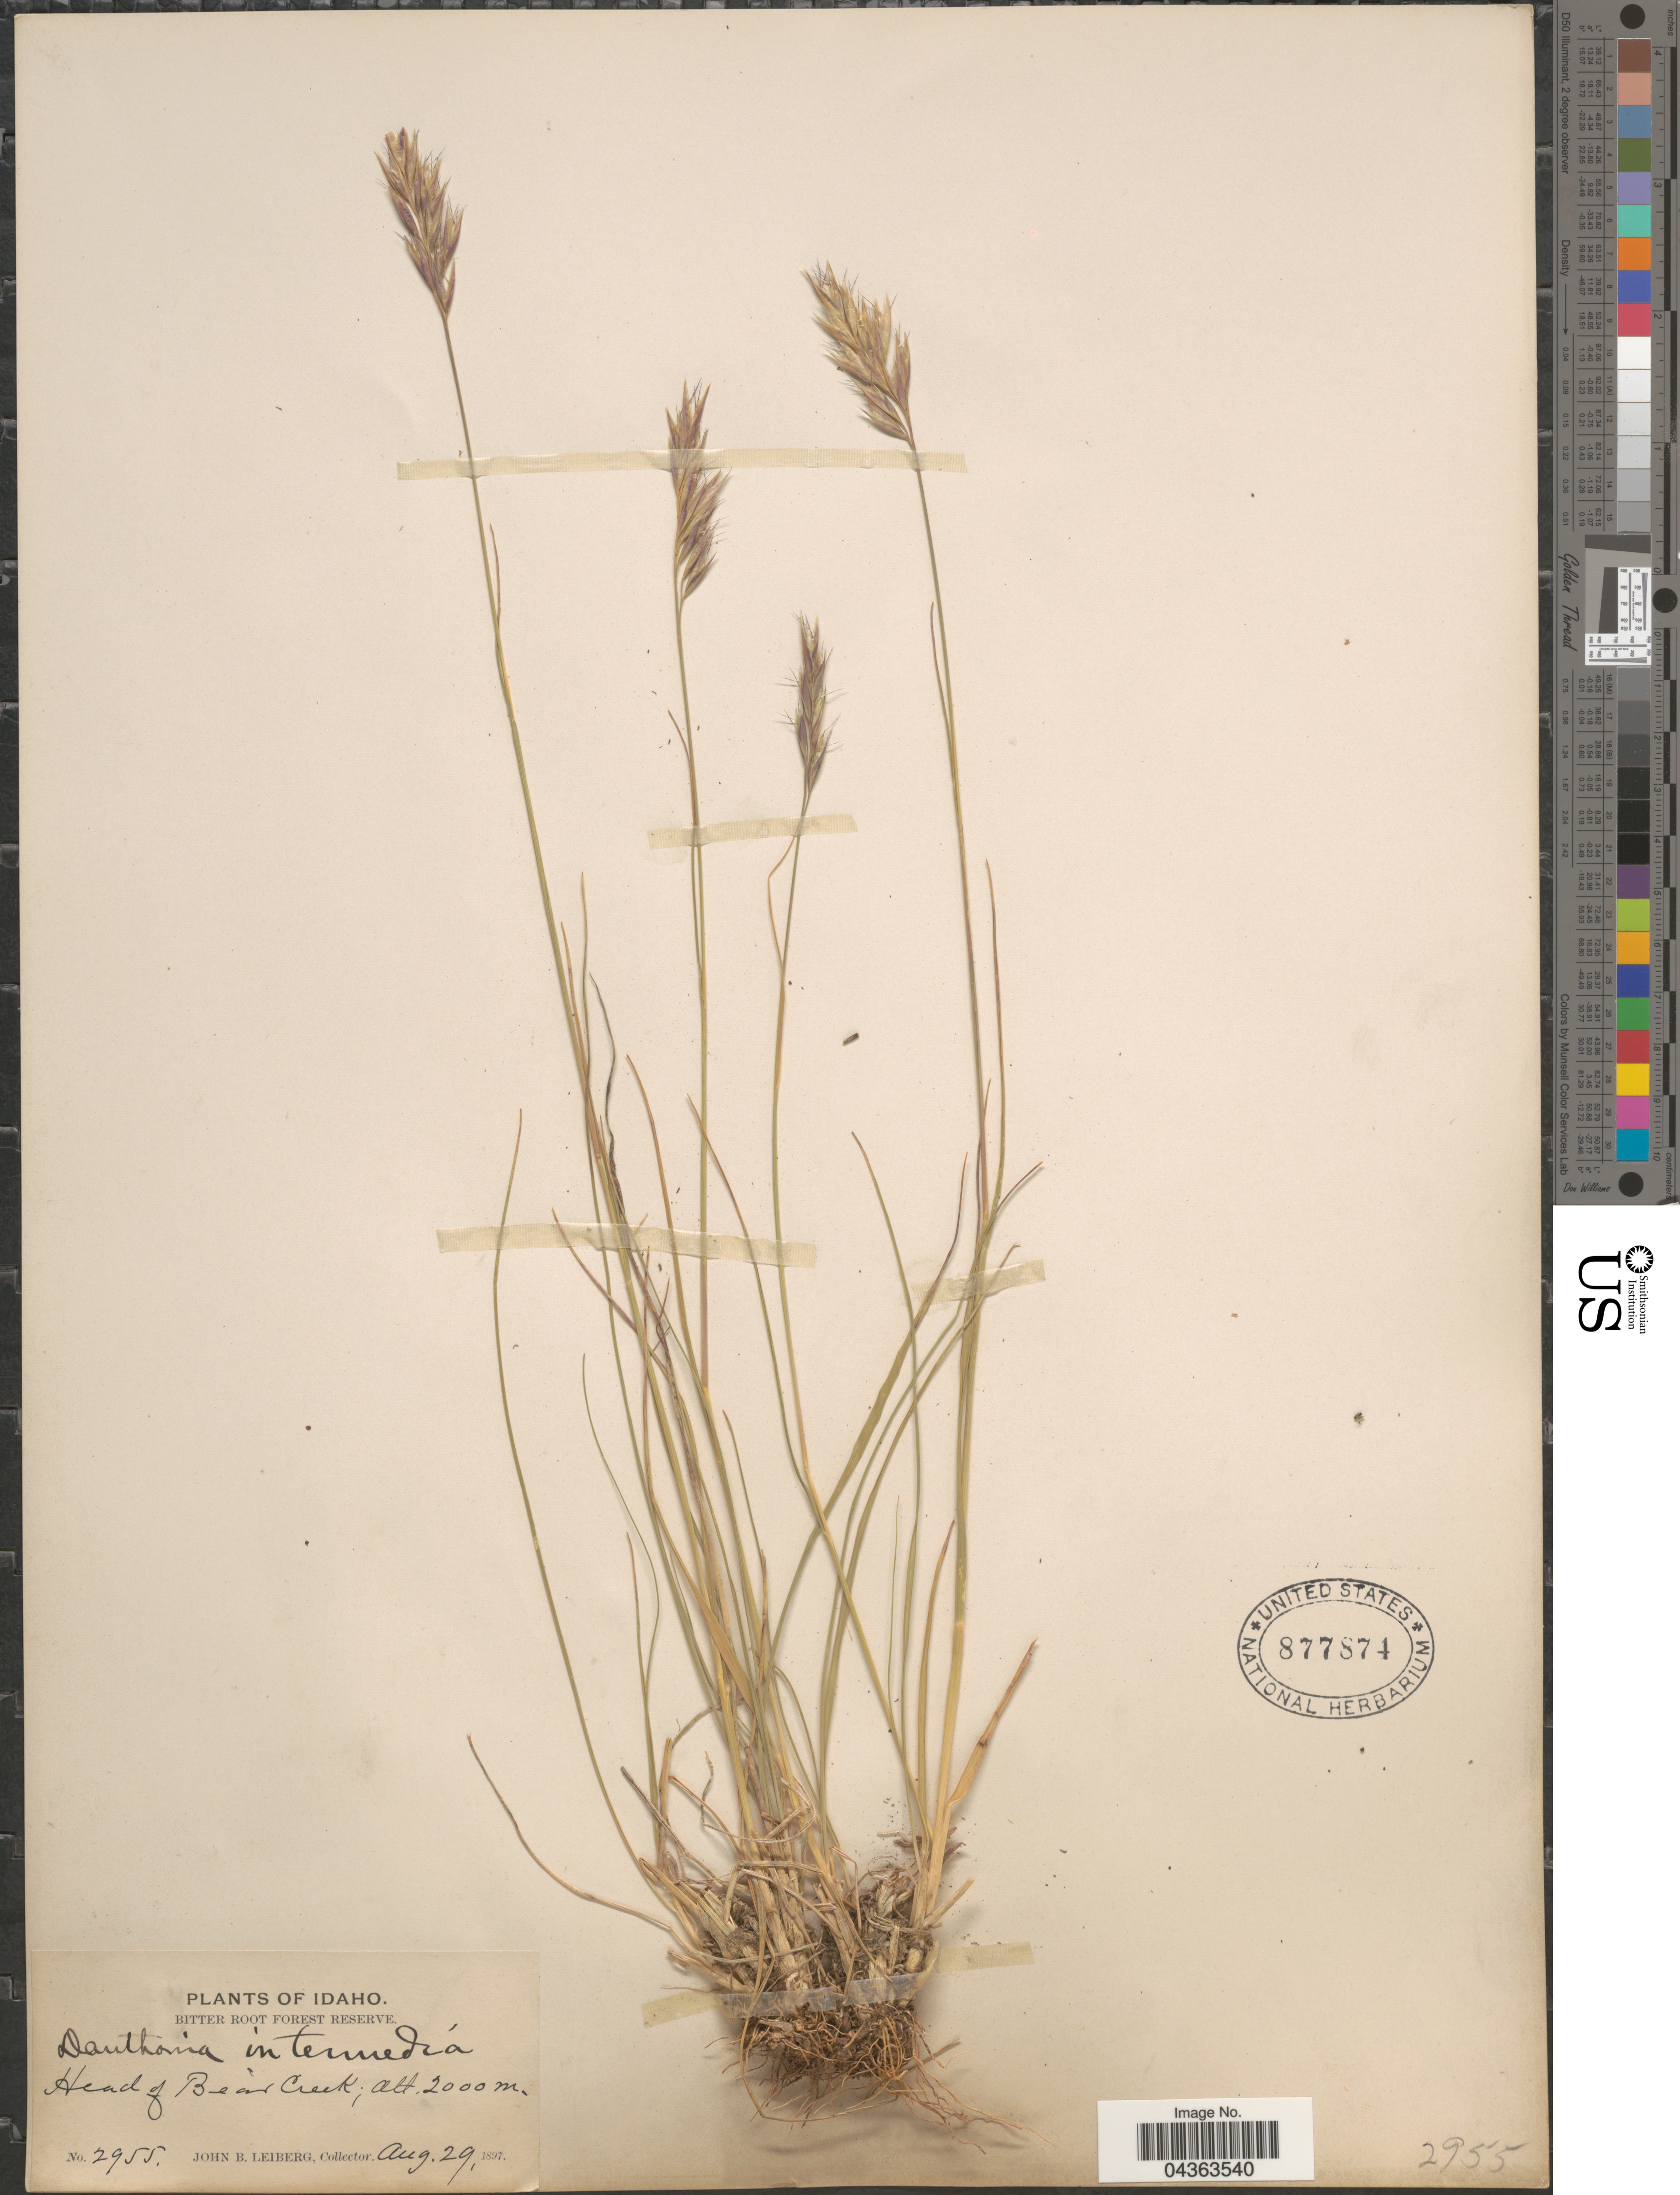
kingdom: Plantae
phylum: Tracheophyta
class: Liliopsida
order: Poales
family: Poaceae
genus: Danthonia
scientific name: Danthonia intermedia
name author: Vasey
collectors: J. B. Leiberg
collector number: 2955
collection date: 1897-08-29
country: United States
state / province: Idaho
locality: Bitter Root Forest Reserve. Head of Bear Creek.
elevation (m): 2000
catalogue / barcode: US 877874